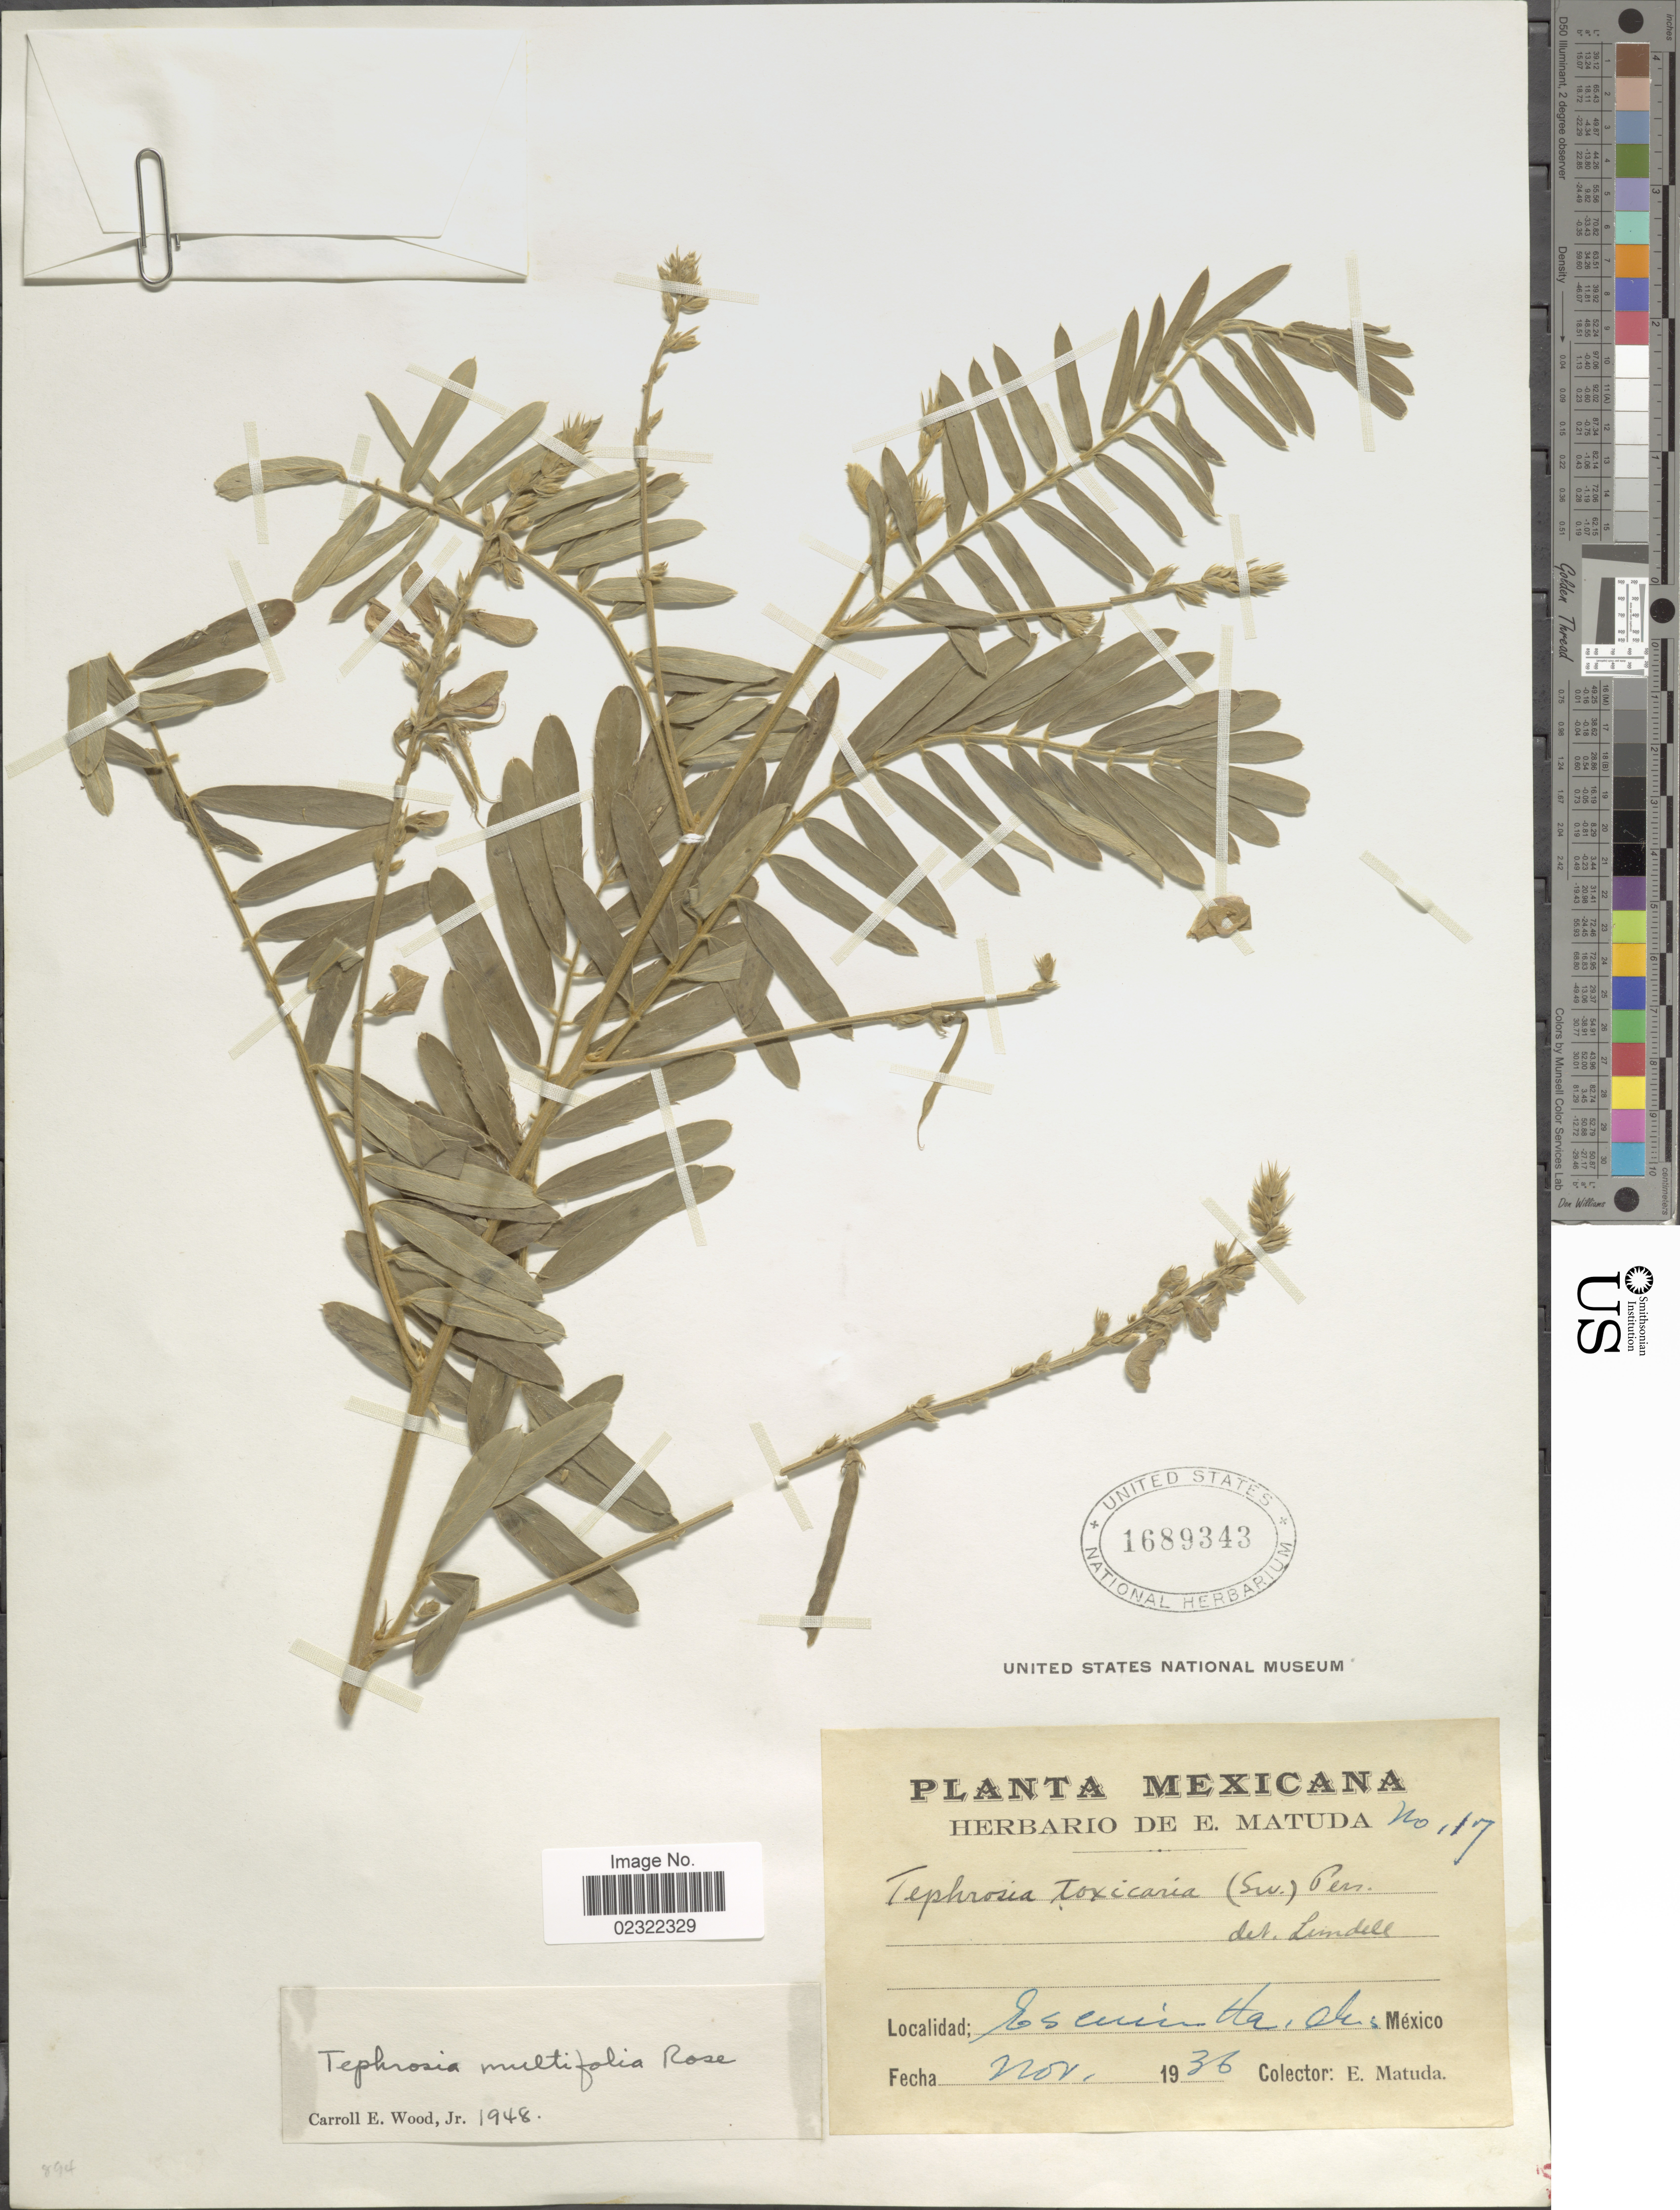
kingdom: Plantae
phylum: Tracheophyta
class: Magnoliopsida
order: Fabales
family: Fabaceae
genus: Tephrosia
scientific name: Tephrosia multifolia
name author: Rose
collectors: E. Matuda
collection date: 1936-11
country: Mexico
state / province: Chiapas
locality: Escuintla Chis.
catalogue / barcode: US 1689343